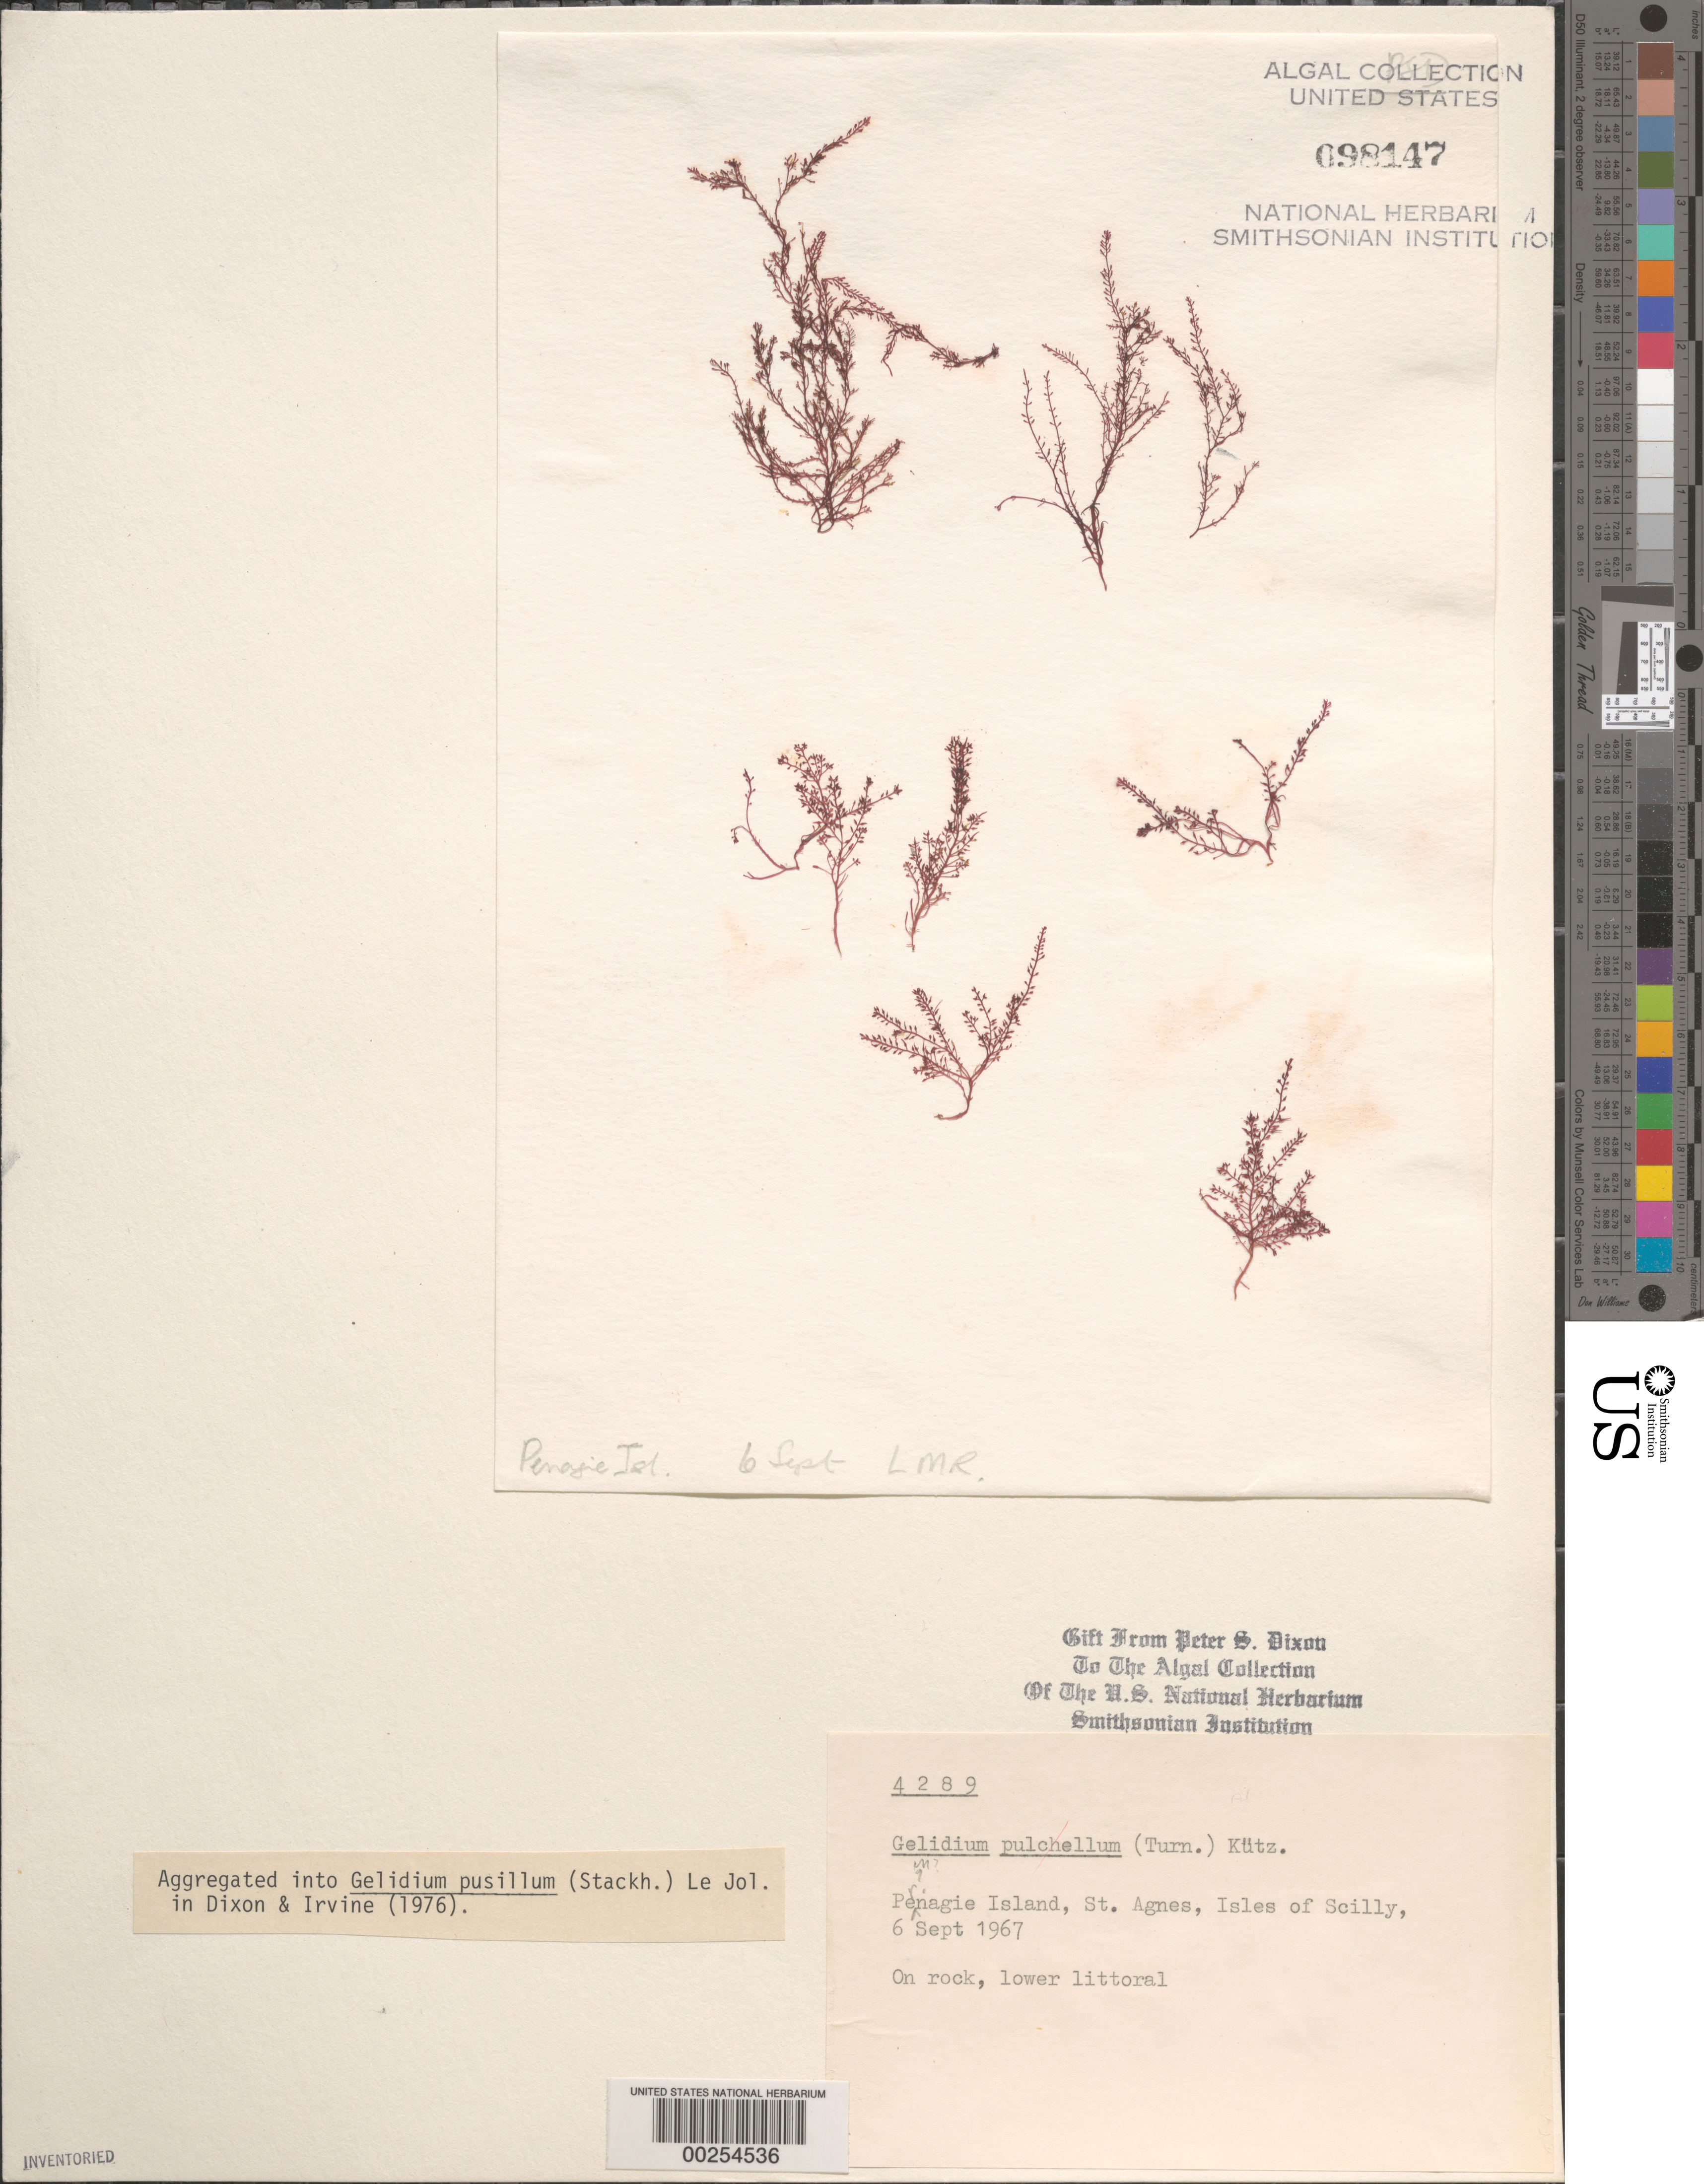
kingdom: Plantae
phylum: Rhodophyta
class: Florideophyceae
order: Gelidiales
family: Gelidiaceae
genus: Gelidium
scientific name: Gelidium pusillum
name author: (Stackh.) Le Jol.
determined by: Dixon, P. S.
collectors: P. S. Dixon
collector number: PSD 4289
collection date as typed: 06 Sep 1967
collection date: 1967-09-06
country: United Kingdom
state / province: England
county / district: Council of the Isles of Scilly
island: St. Agnes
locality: Penagie Island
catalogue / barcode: US 98147